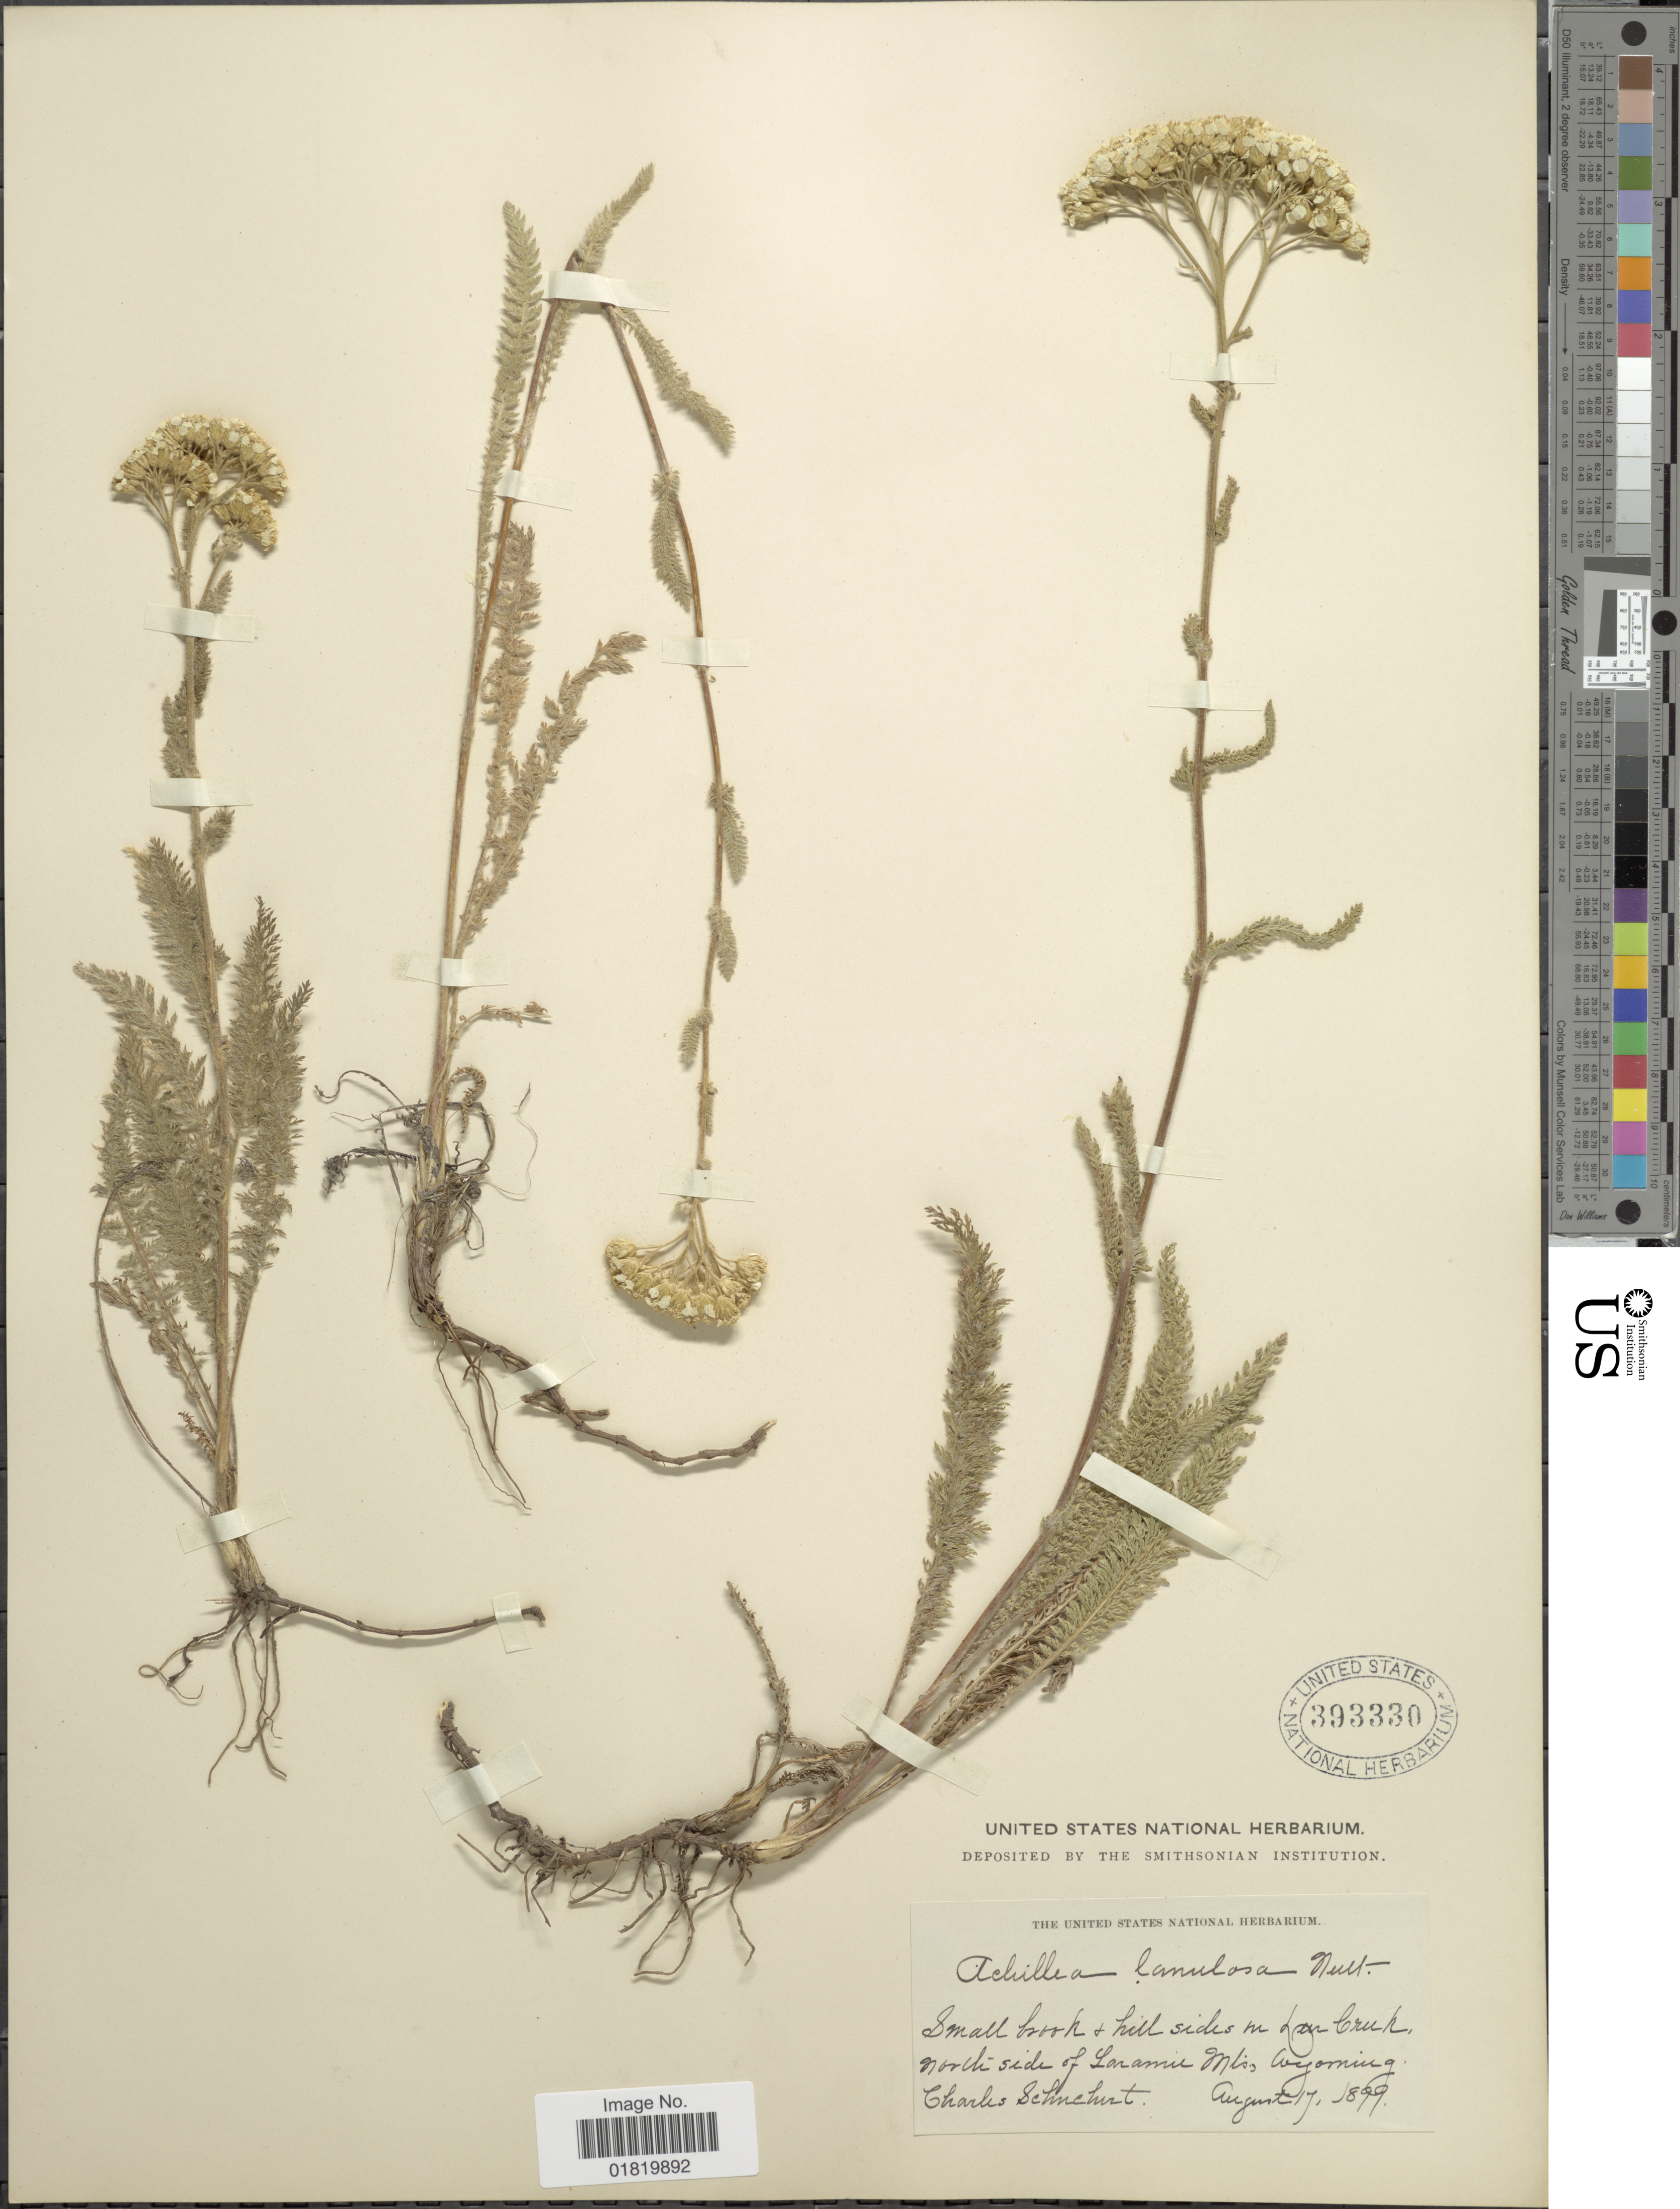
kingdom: Plantae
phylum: Tracheophyta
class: Magnoliopsida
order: Asterales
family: Asteraceae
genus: Achillea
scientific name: Achillea lanulosa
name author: Nutt.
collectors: C. Schuchert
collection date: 1899-08-17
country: United States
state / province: Wyoming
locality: Small brook & hill sides on Deer Creek, north side of Laramie Mts., Wyoming.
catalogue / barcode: US 393330